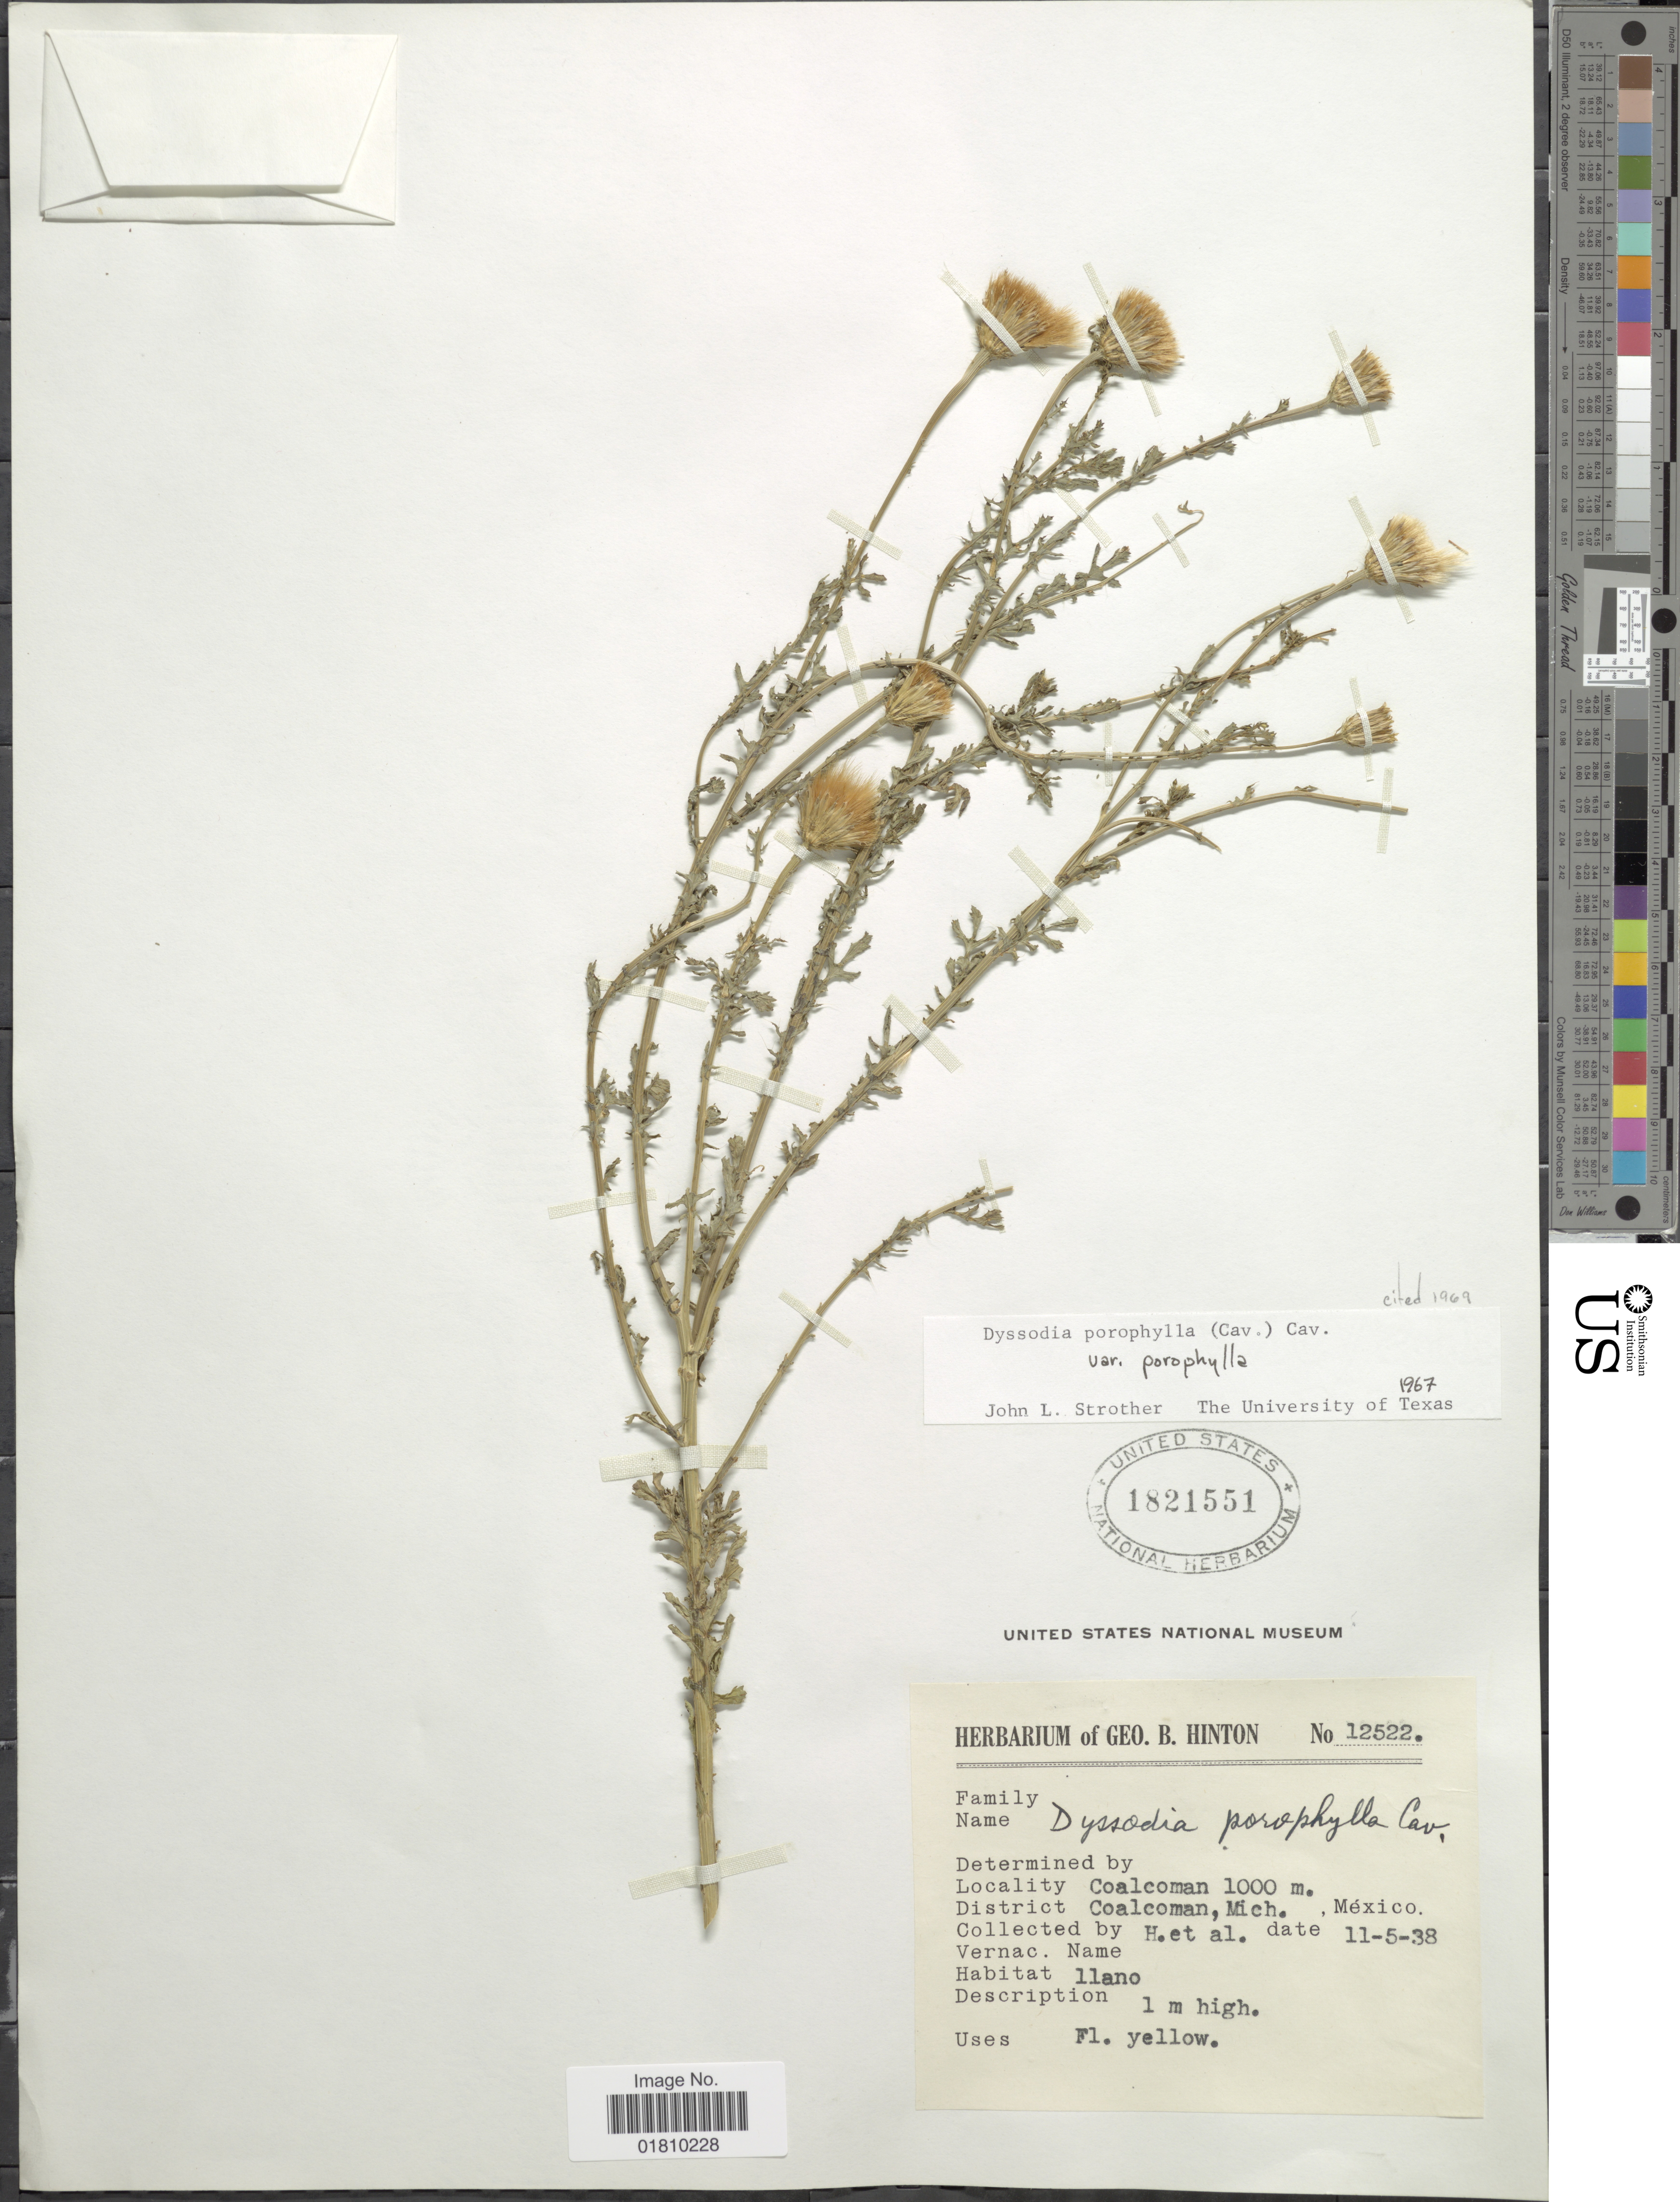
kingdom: Plantae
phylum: Tracheophyta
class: Magnoliopsida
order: Asterales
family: Asteraceae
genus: Adenophyllum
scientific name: Adenophyllum porophyllum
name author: (Cav.) Hemsl.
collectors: G. B. Hinton & et al.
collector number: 12522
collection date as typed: Transcribed d/m/y: 11/5/38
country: Mexico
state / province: Michoacán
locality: Coalcoman, district Coalcoman, llano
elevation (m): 1000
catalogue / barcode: US 1821551